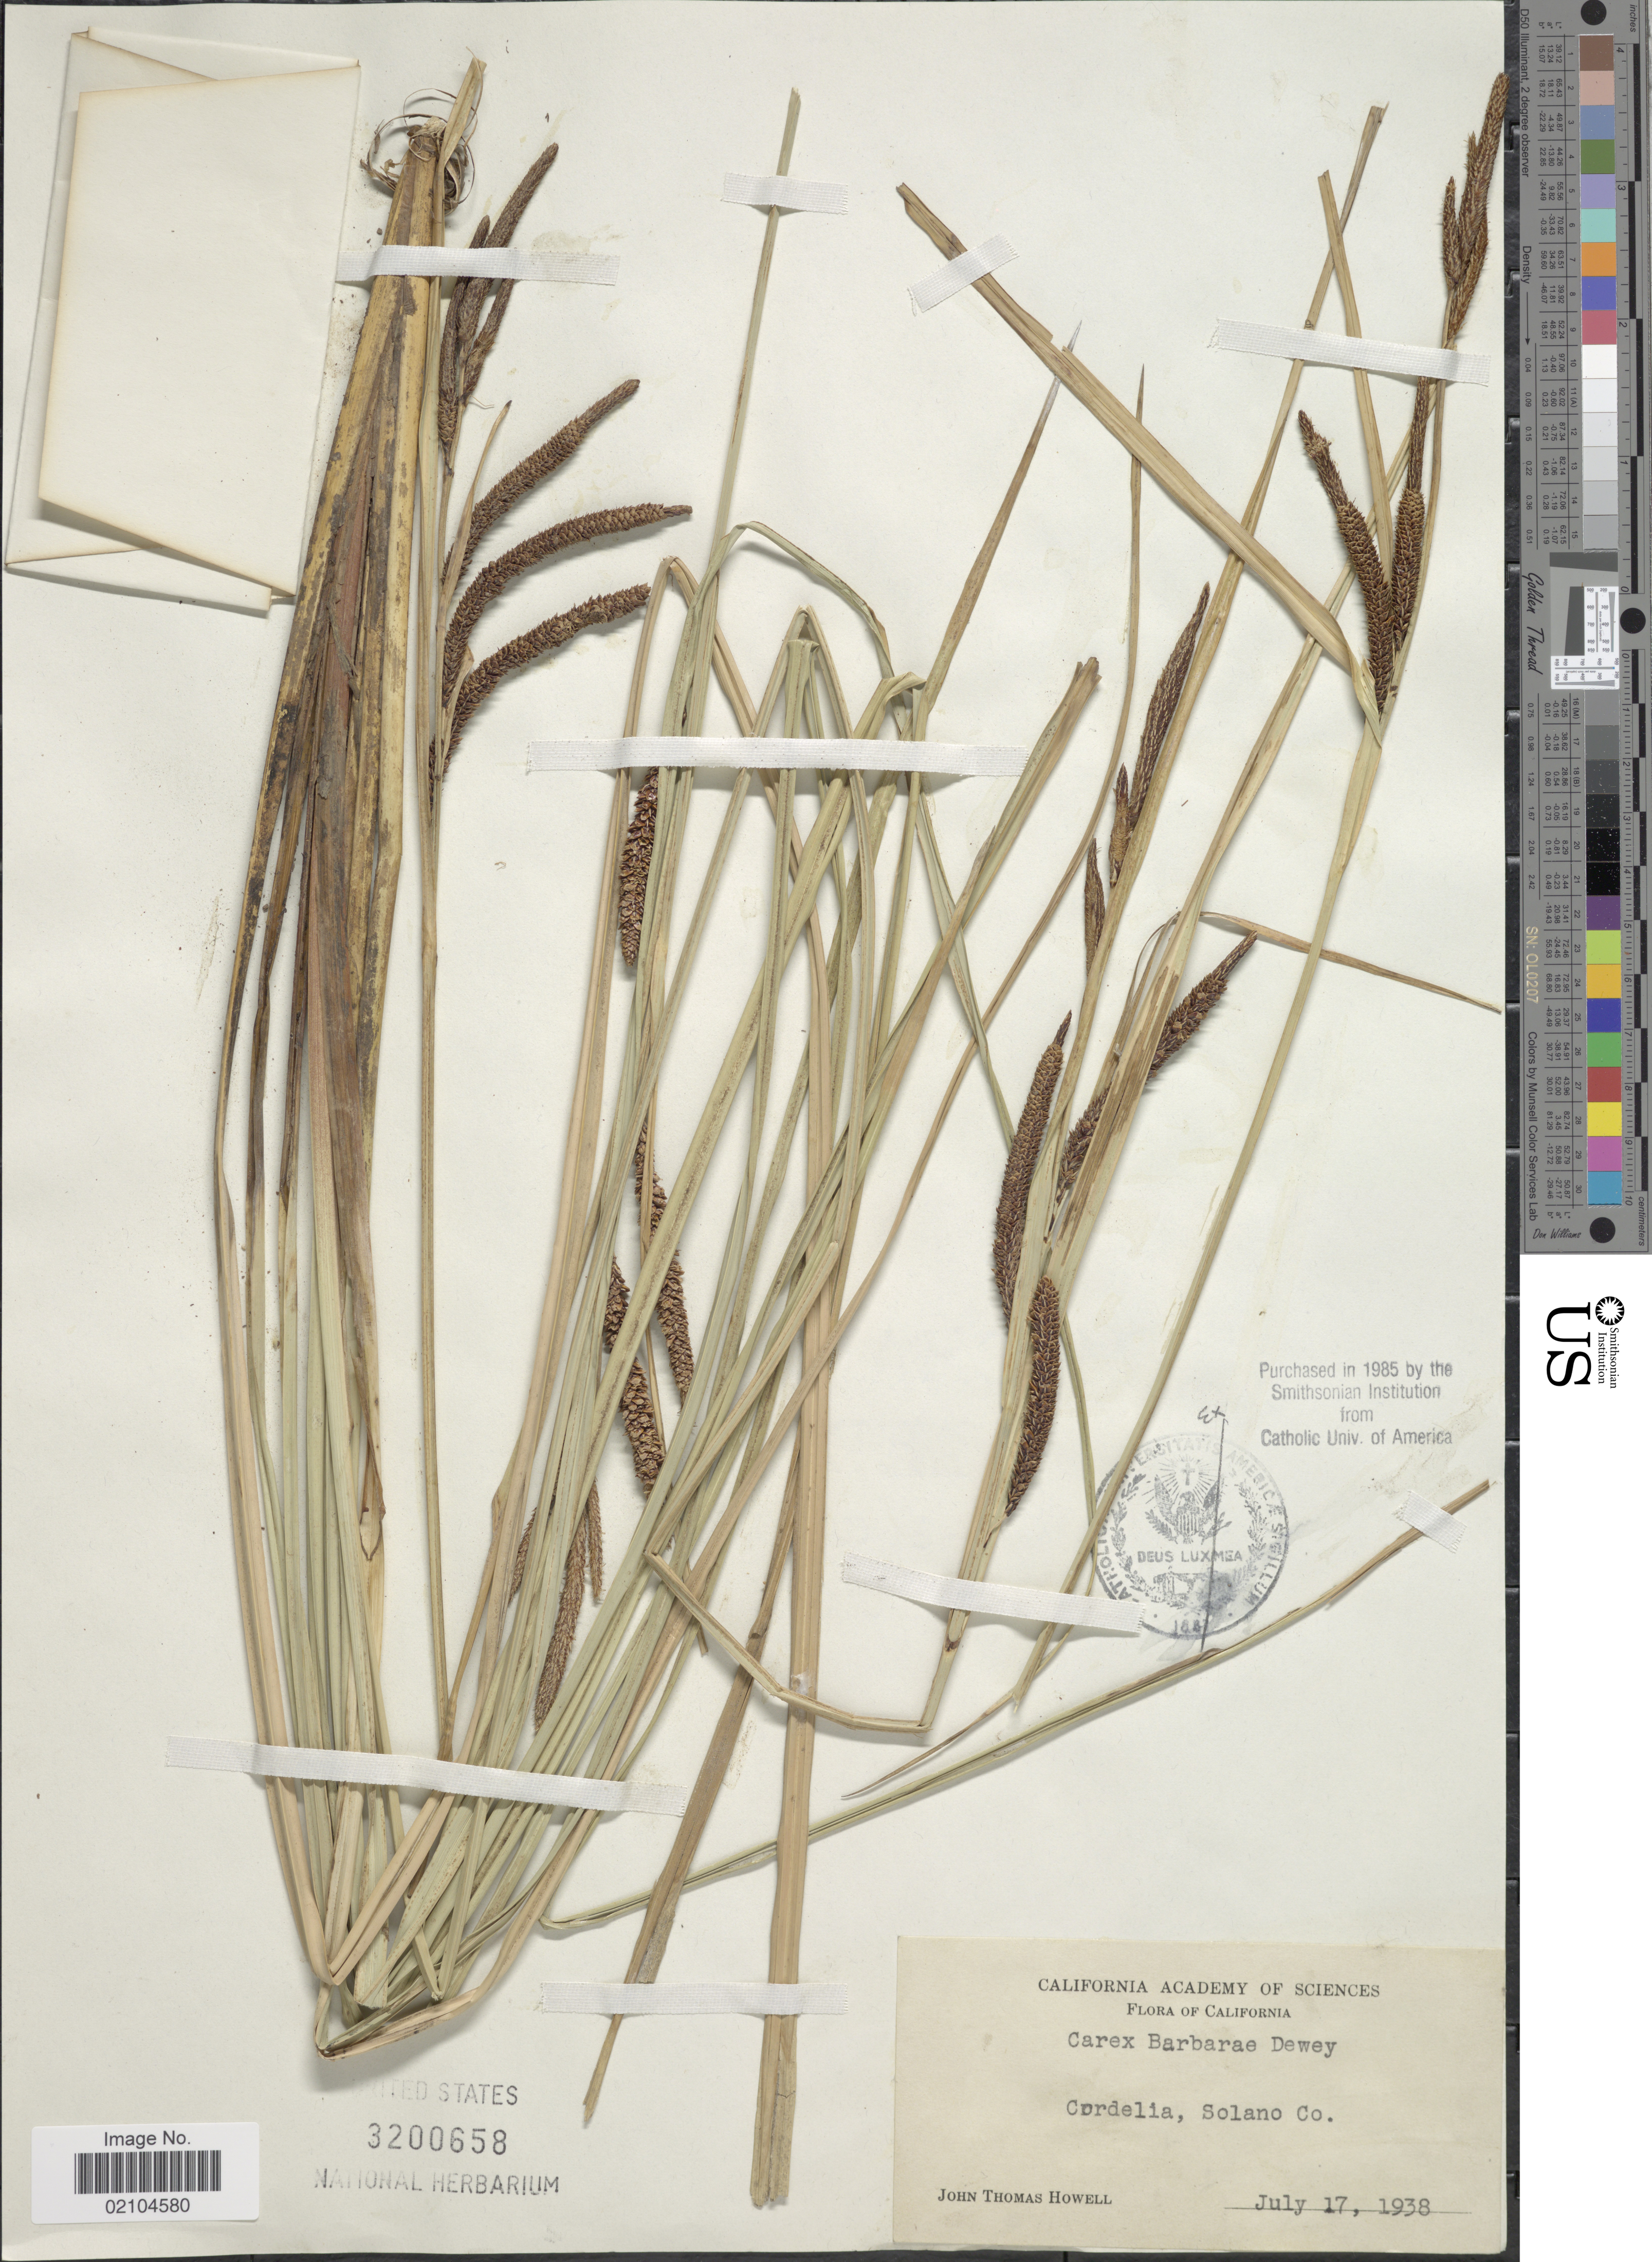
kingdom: Plantae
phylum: Tracheophyta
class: Liliopsida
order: Poales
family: Cyperaceae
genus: Carex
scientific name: Carex barbarae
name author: Dewey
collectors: J. T. Howell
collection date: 1938-07-17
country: United States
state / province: California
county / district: Solano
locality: Cordelia, Solano Co.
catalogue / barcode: US 3200658